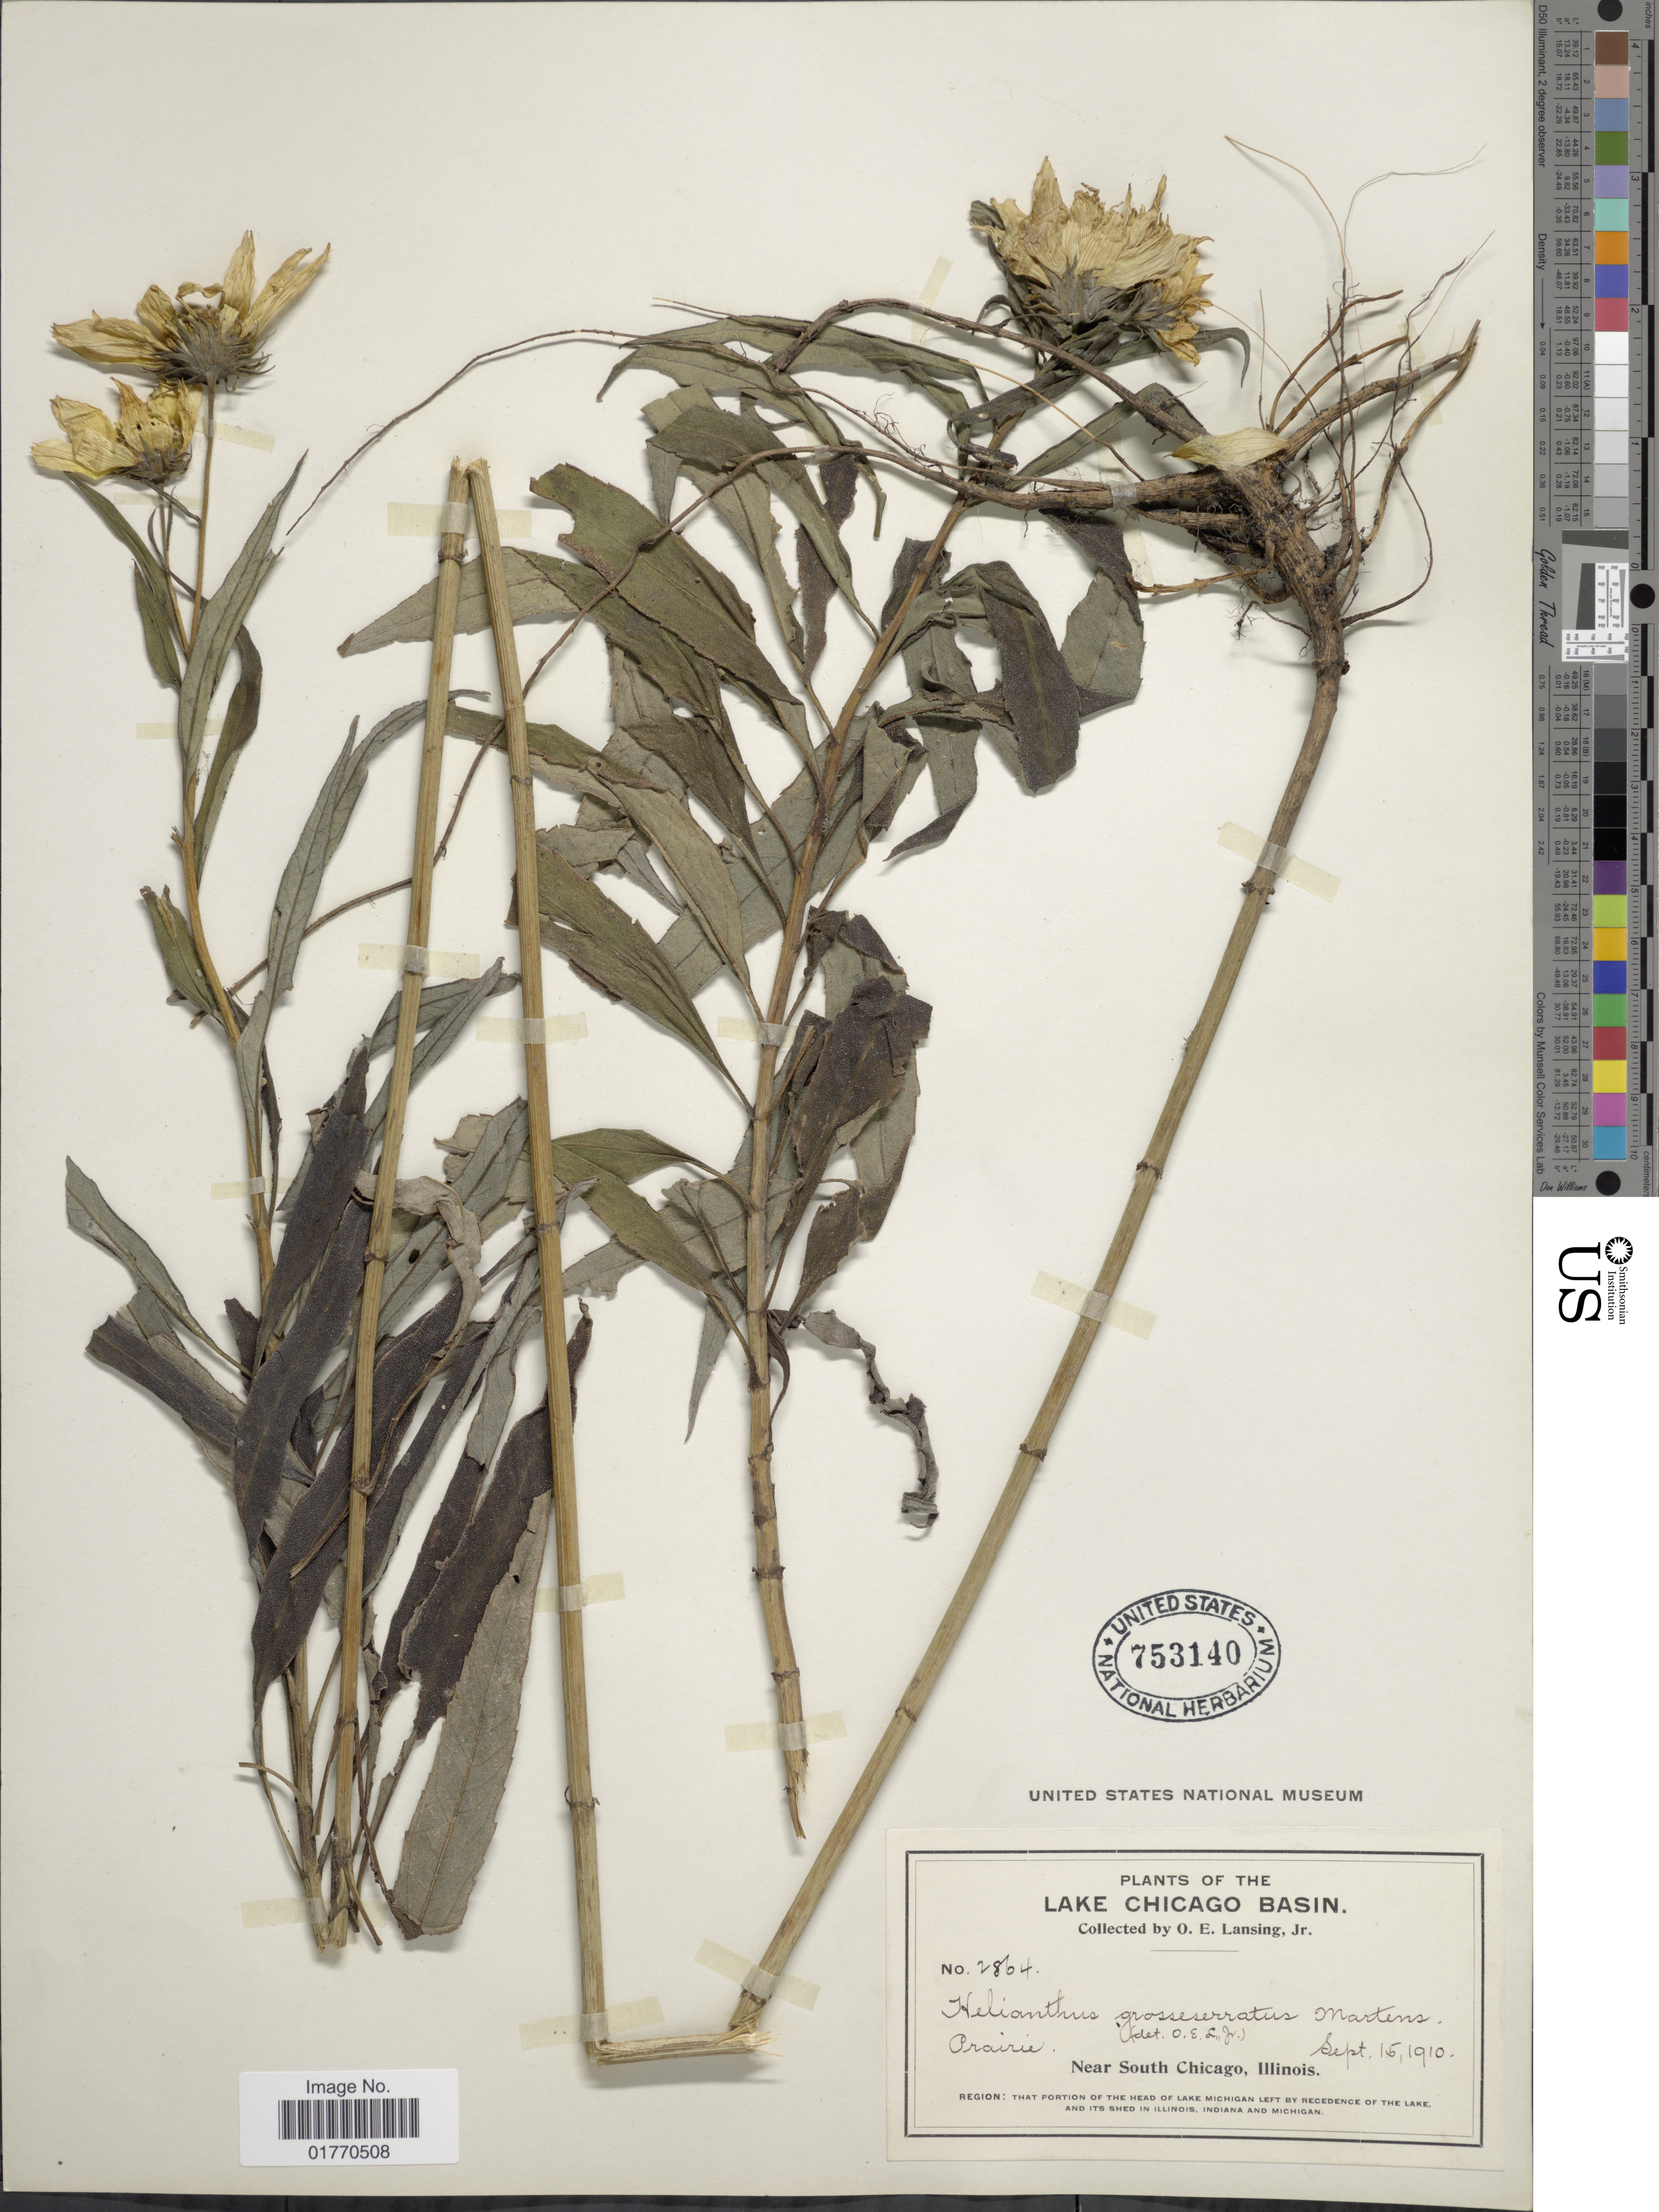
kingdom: Plantae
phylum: Tracheophyta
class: Magnoliopsida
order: Asterales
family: Asteraceae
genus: Helianthus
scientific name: Helianthus grosseserratus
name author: M. Martens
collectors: O. Lansing Jr.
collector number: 2864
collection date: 1910-09-15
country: United States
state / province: Illinois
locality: The Lake Chicago Basin, Near South Chicago, Illinois, Region: That Portion of the Head of Lake Michigan Left by Recedence of the Lake, and its shed in Illinois, Indiana and Michigan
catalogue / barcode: US 753140